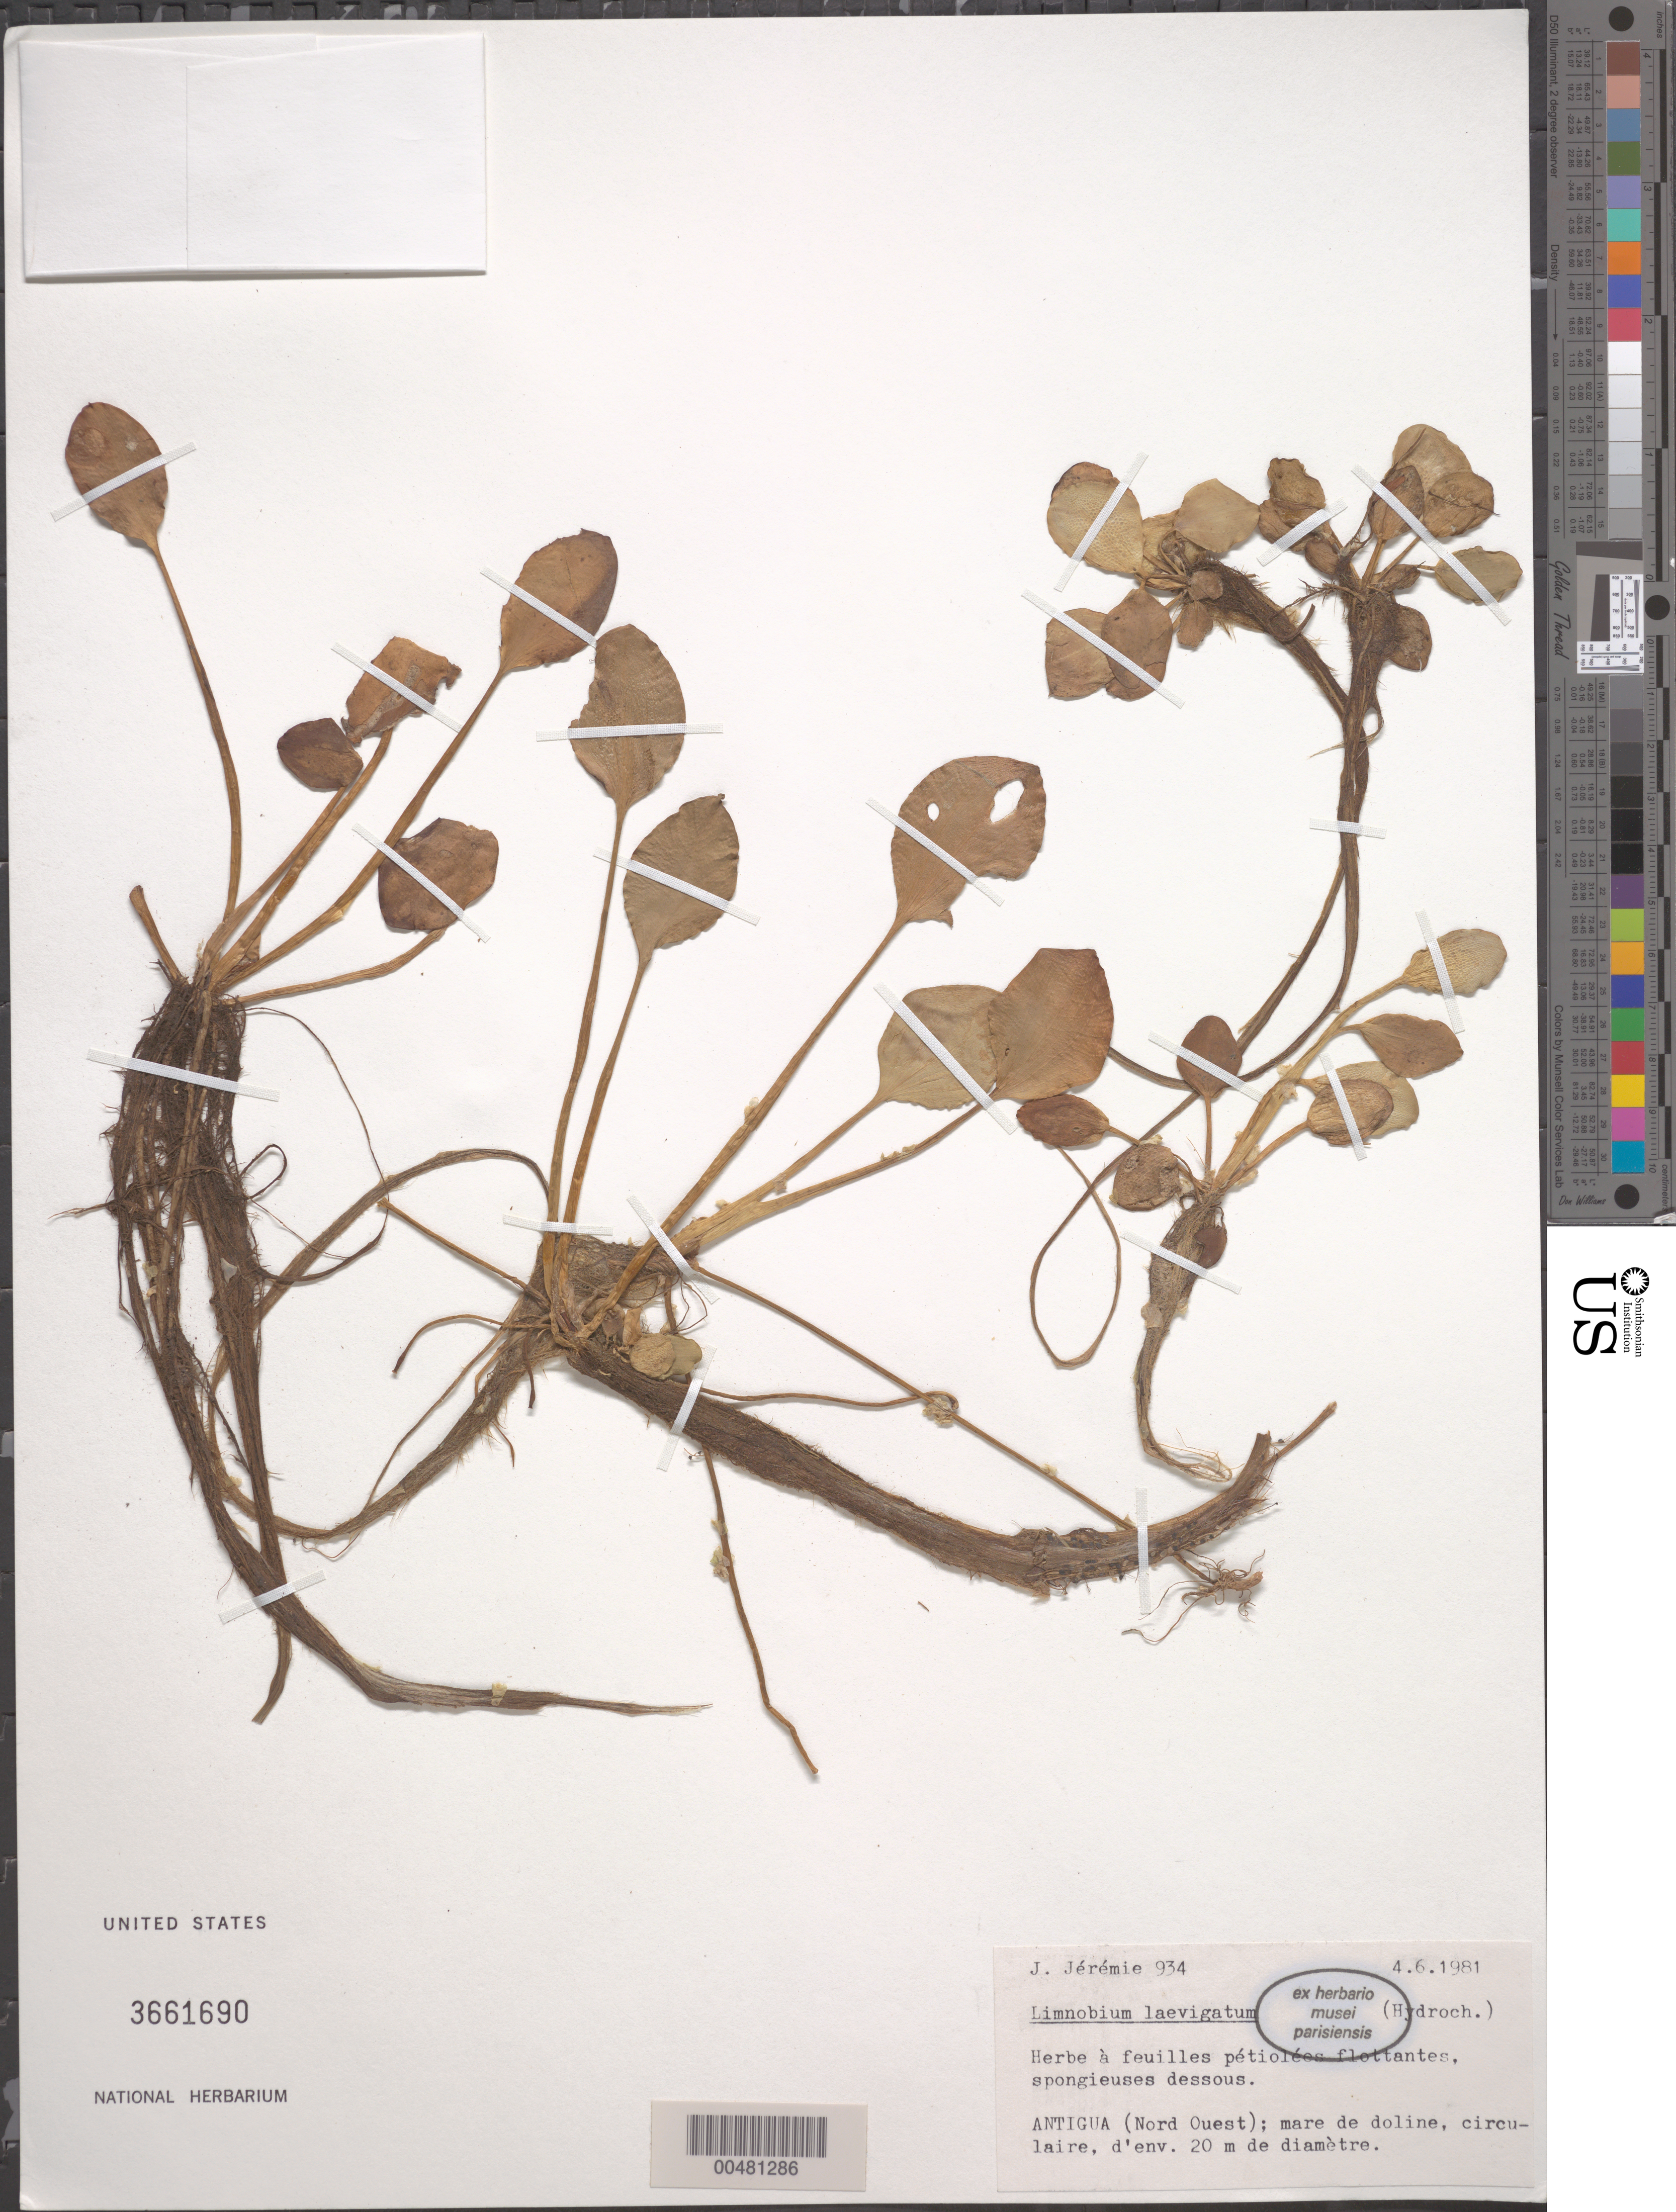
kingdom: Plantae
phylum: Tracheophyta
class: Liliopsida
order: Alismatales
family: Hydrocharitaceae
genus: Limnobium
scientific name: Limnobium laevigatum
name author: (Humb. & Bonpl. ex Willd.) Heine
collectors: J. Jérémie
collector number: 934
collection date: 1981-06-04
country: Antigua and Barbuda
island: Antigua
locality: Nord Ouest, mare de doline, circulaire, d'env. 20 m de diamètre.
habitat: Mare de doline, circulaire, d'env. 20 m de diam.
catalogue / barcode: US 3661690